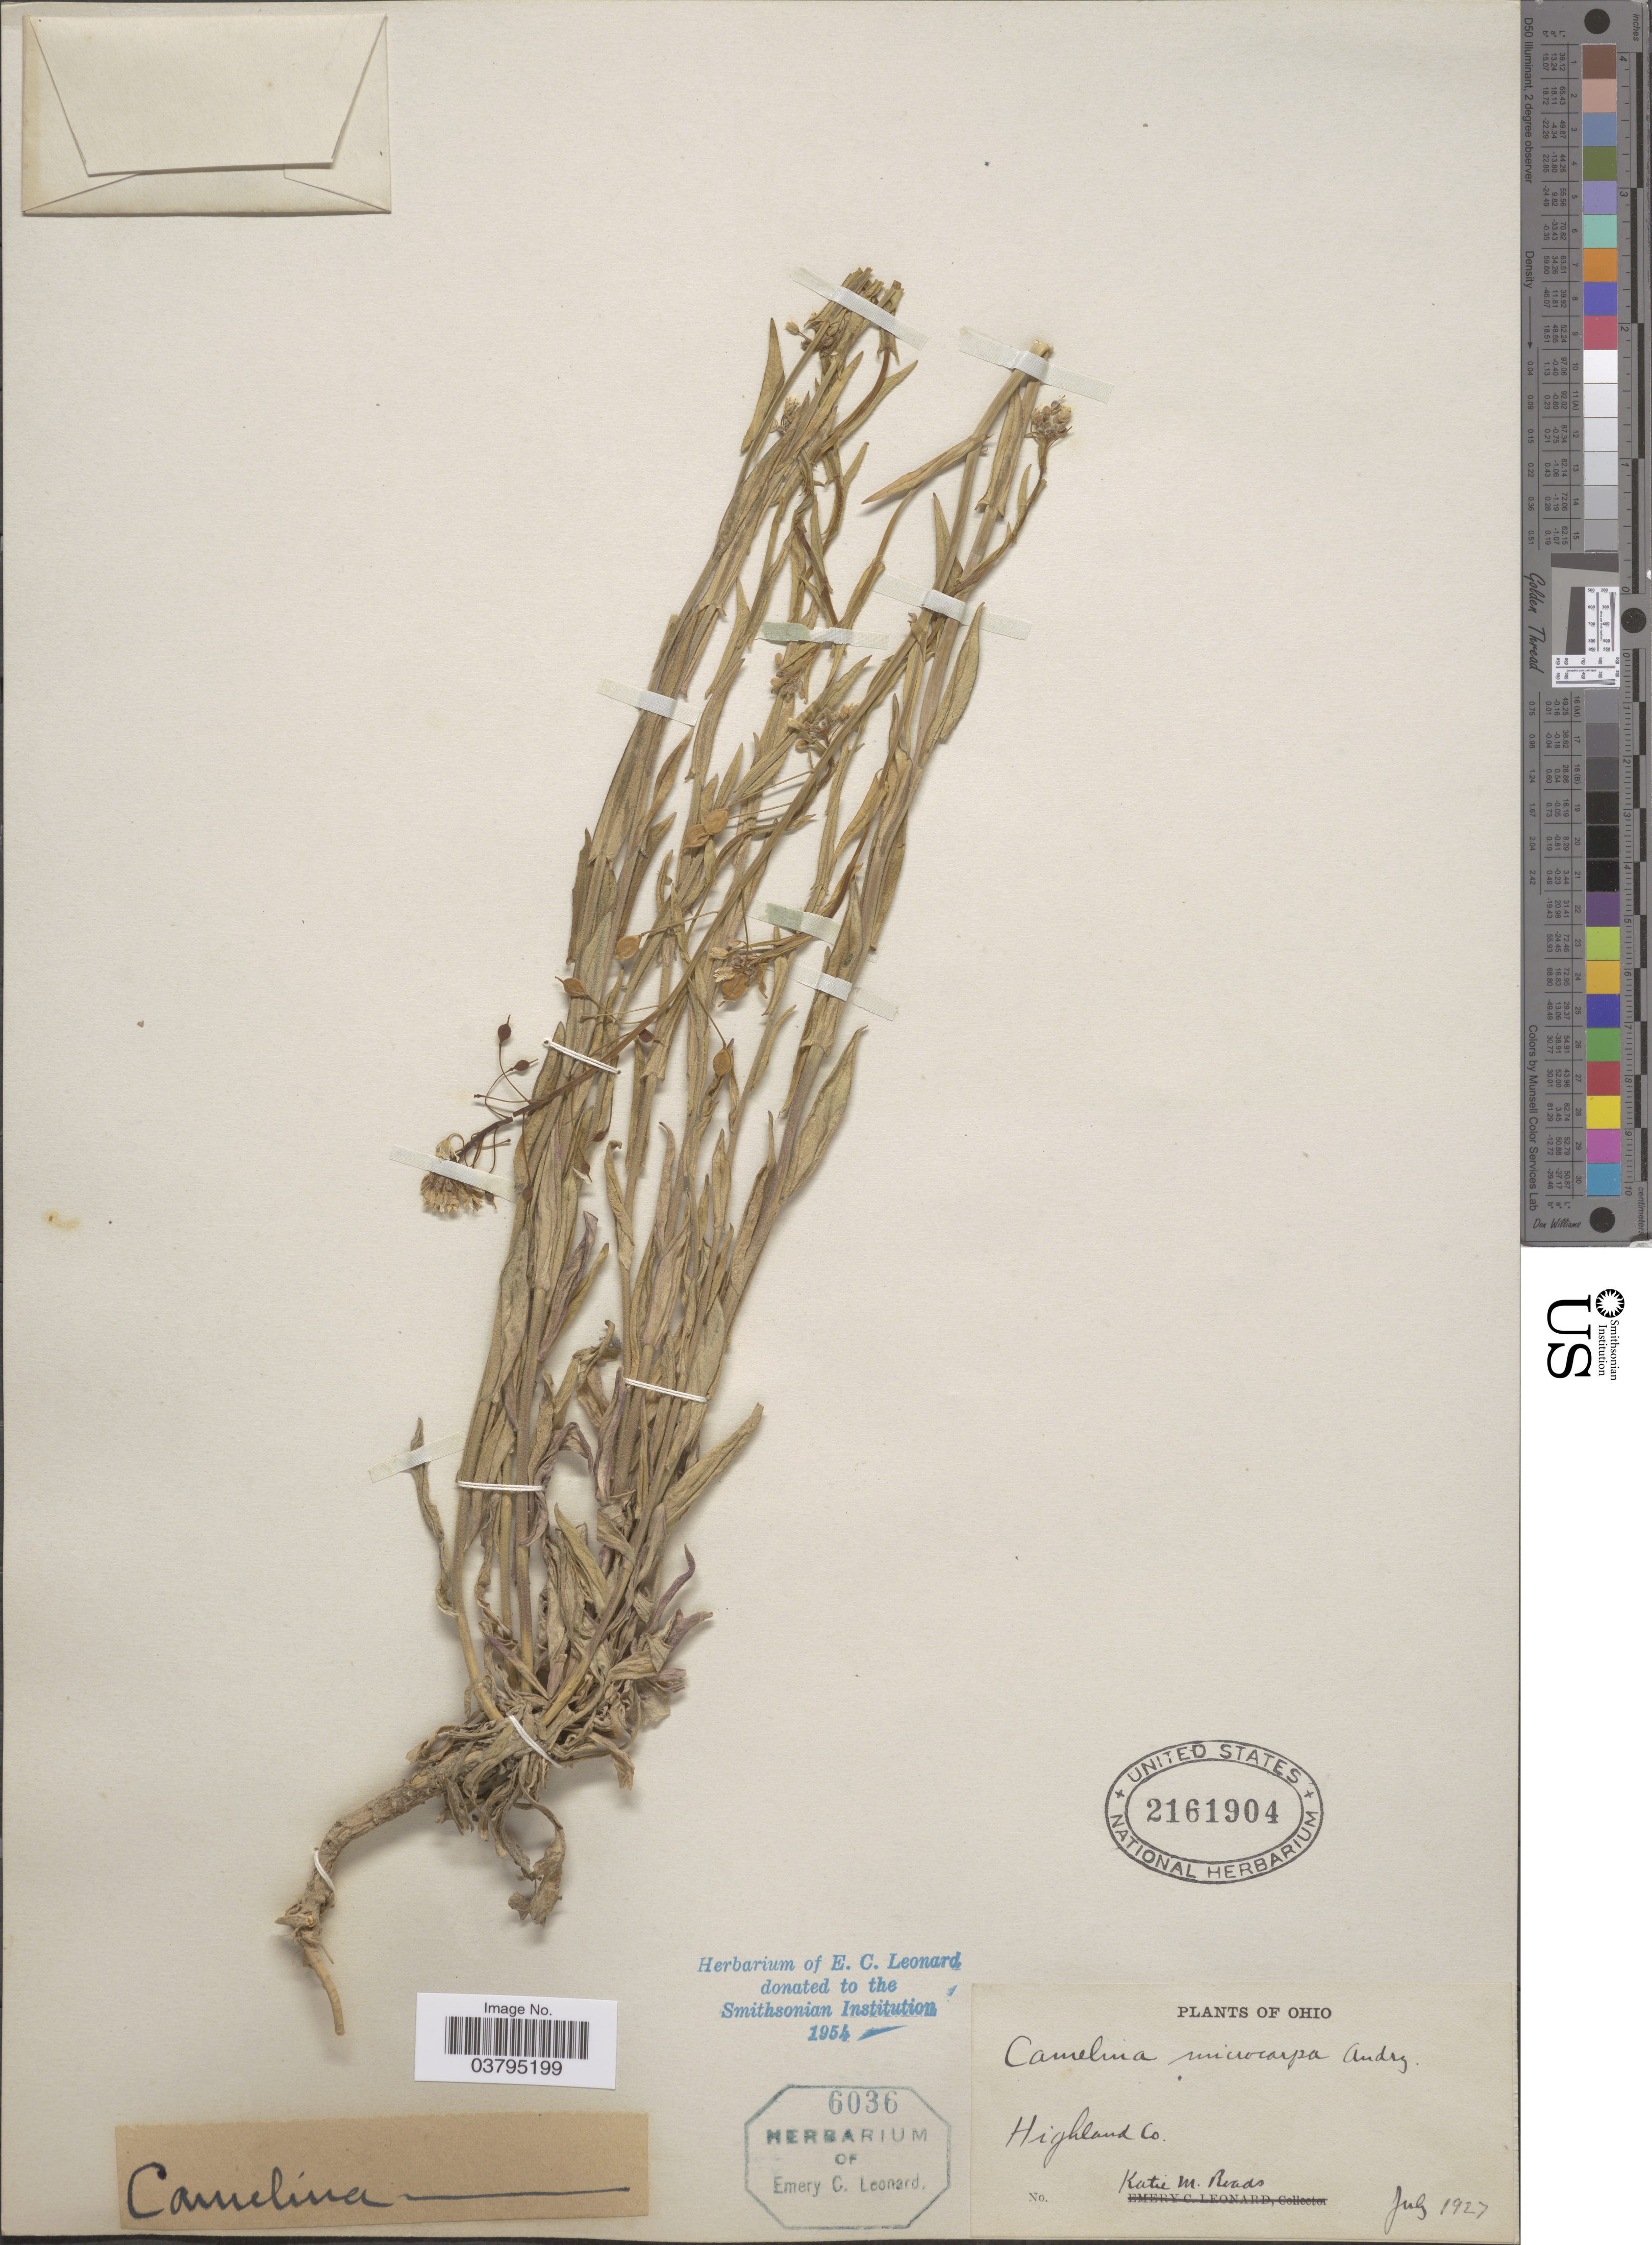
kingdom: Plantae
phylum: Tracheophyta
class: Magnoliopsida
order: Brassicales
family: Brassicaceae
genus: Camelina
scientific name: Camelina microcarpa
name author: DC.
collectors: K. Roads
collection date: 1927-07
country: United States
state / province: Ohio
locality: Highland Co.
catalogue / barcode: US 2161904